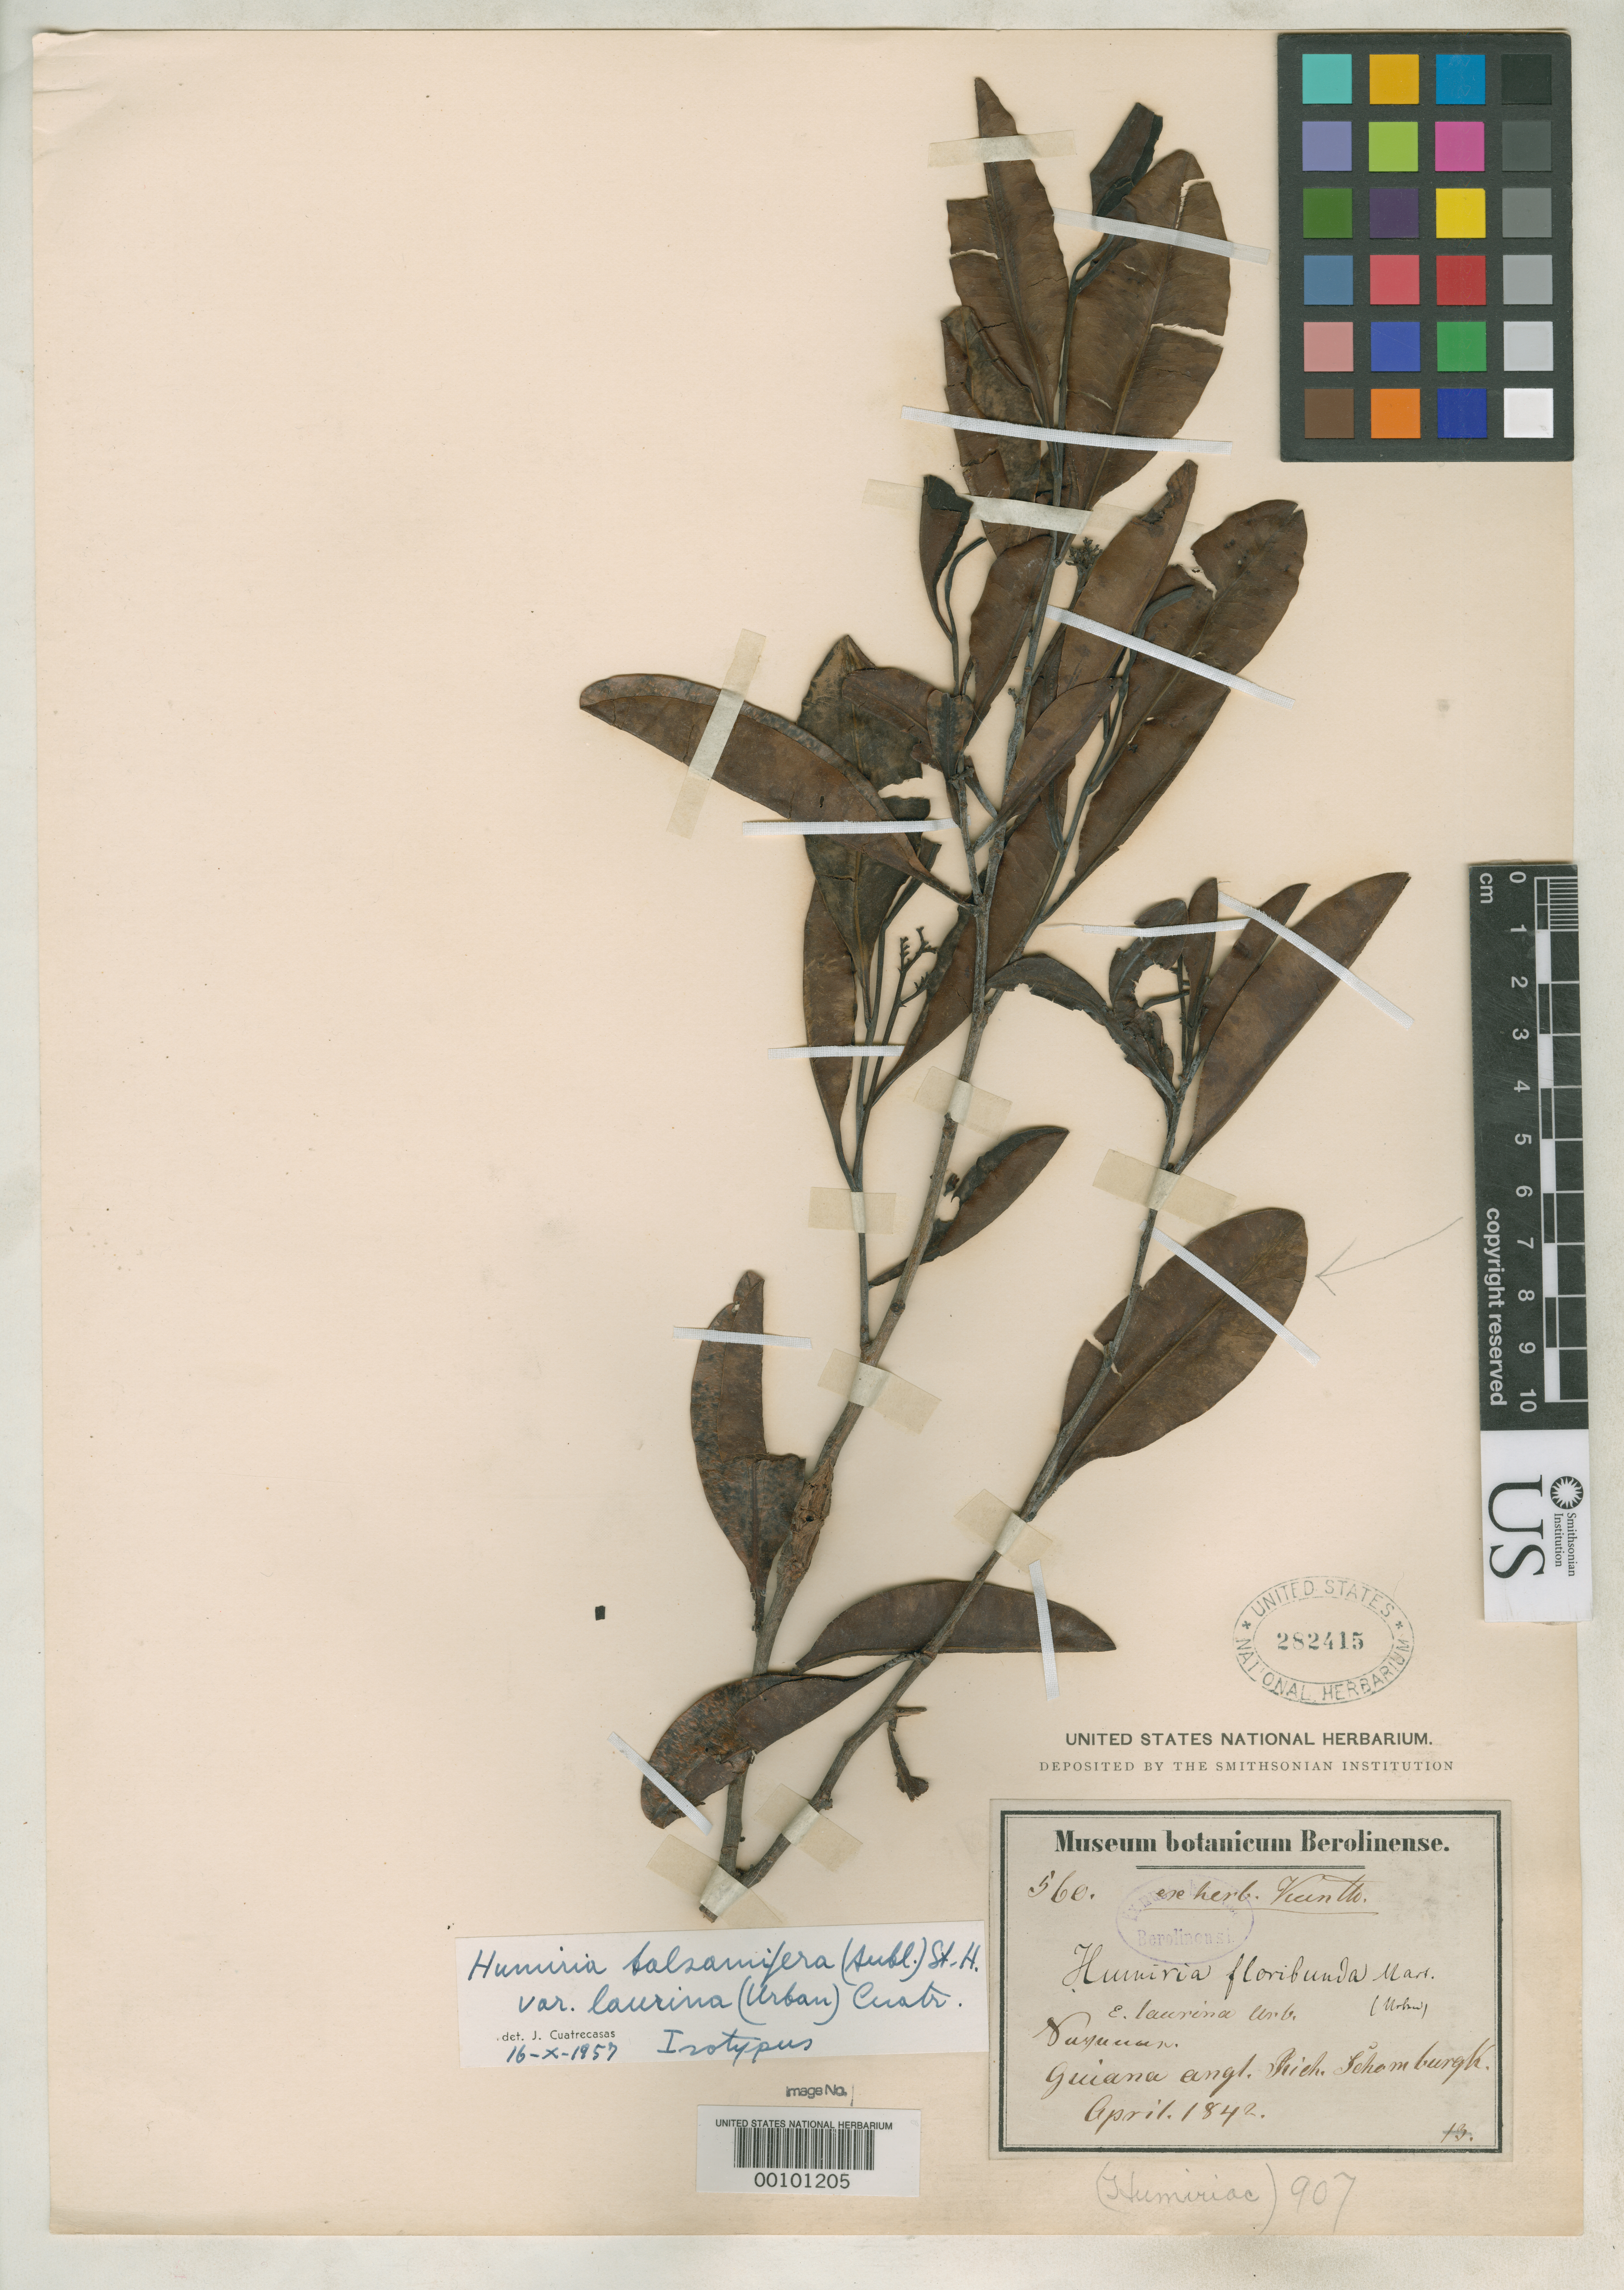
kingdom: Plantae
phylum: Tracheophyta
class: Magnoliopsida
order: Malpighiales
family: Humiriaceae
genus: Humiria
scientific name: Humiria balsamifera var. laurina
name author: Cuatrec.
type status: Isotype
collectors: M. R. Schomburgk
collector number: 560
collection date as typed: Apr 1842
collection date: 1842-04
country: Guyana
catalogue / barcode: US 282415